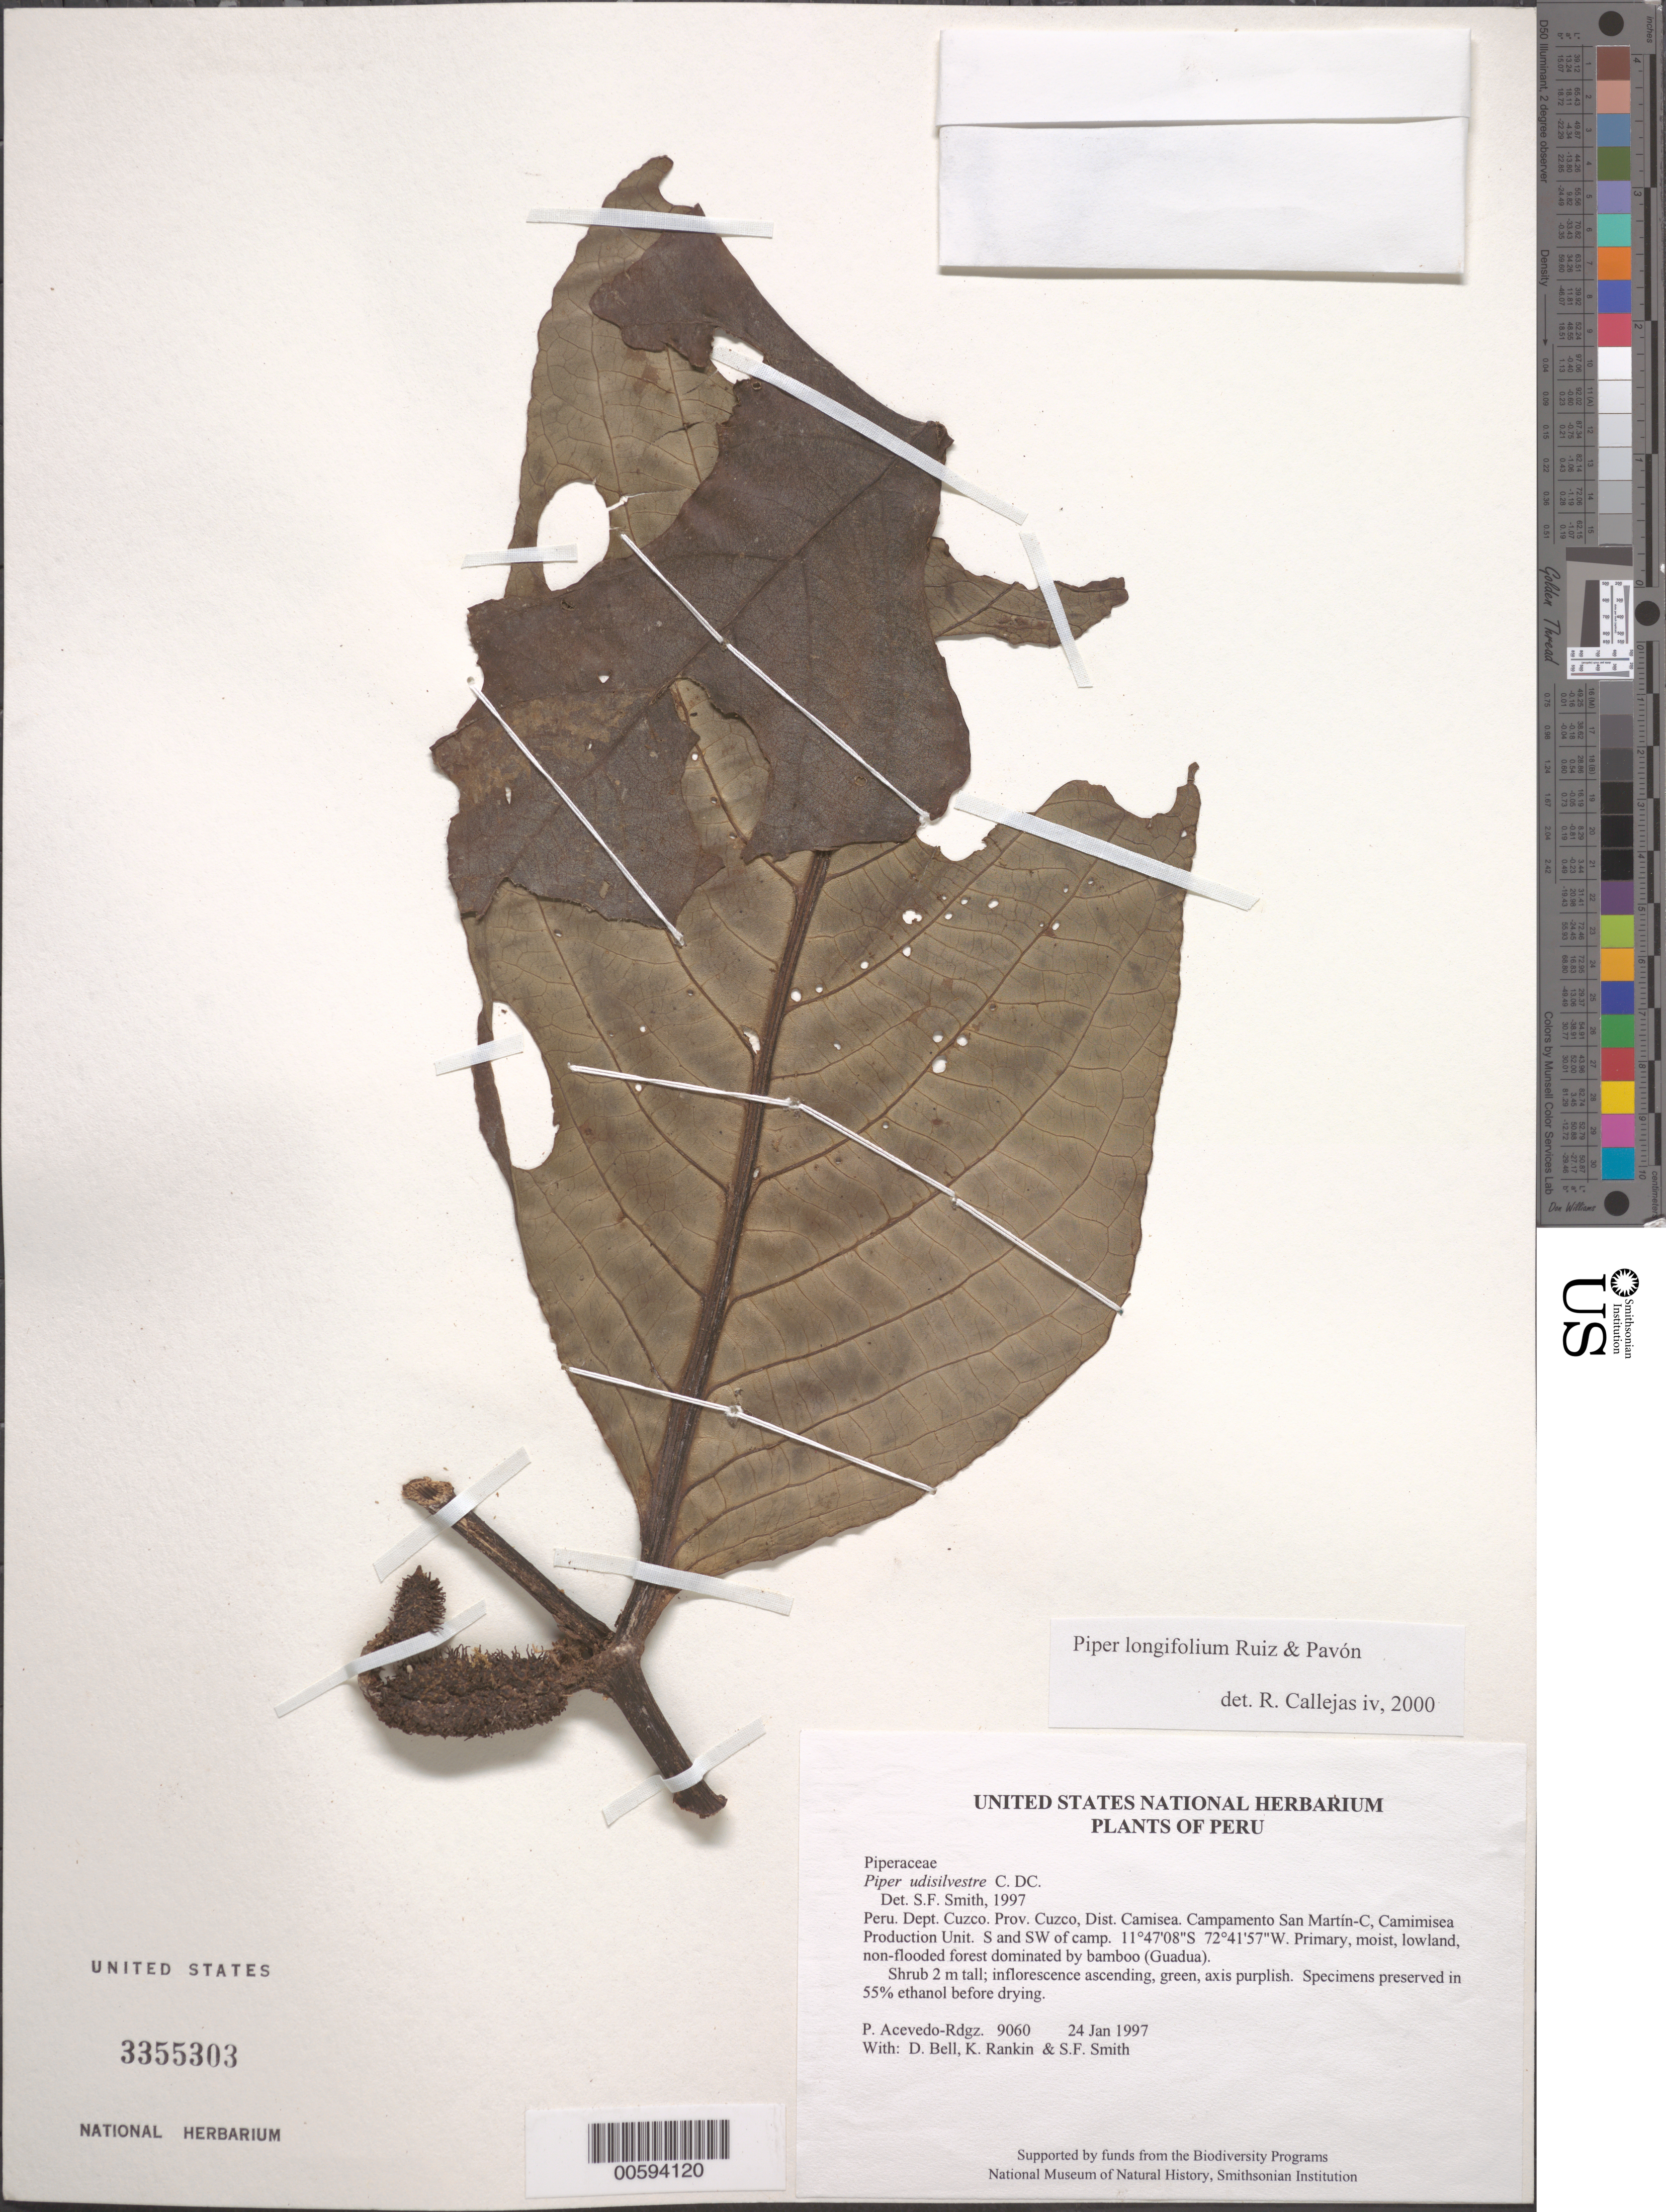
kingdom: Plantae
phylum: Tracheophyta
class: Magnoliopsida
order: Piperales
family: Piperaceae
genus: Piper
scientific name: Piper longifolium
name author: Ruiz & Pav.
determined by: Callejas, Ricardo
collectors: P. Acevedo-Rodr., D. A. Bell, K. B. Rankin & S.F. Smith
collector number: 9060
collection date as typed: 24 Jan 1997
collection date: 1997-01-24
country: Peru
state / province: Cusco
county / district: Cusco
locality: Districto Camisea, Campamento San Martín-C, Camimisea Production Unit. S and SW of camp.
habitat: Primary, moist, lowland, non-flooded forest dominated by bamboo (Guadua).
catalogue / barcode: US 3355303